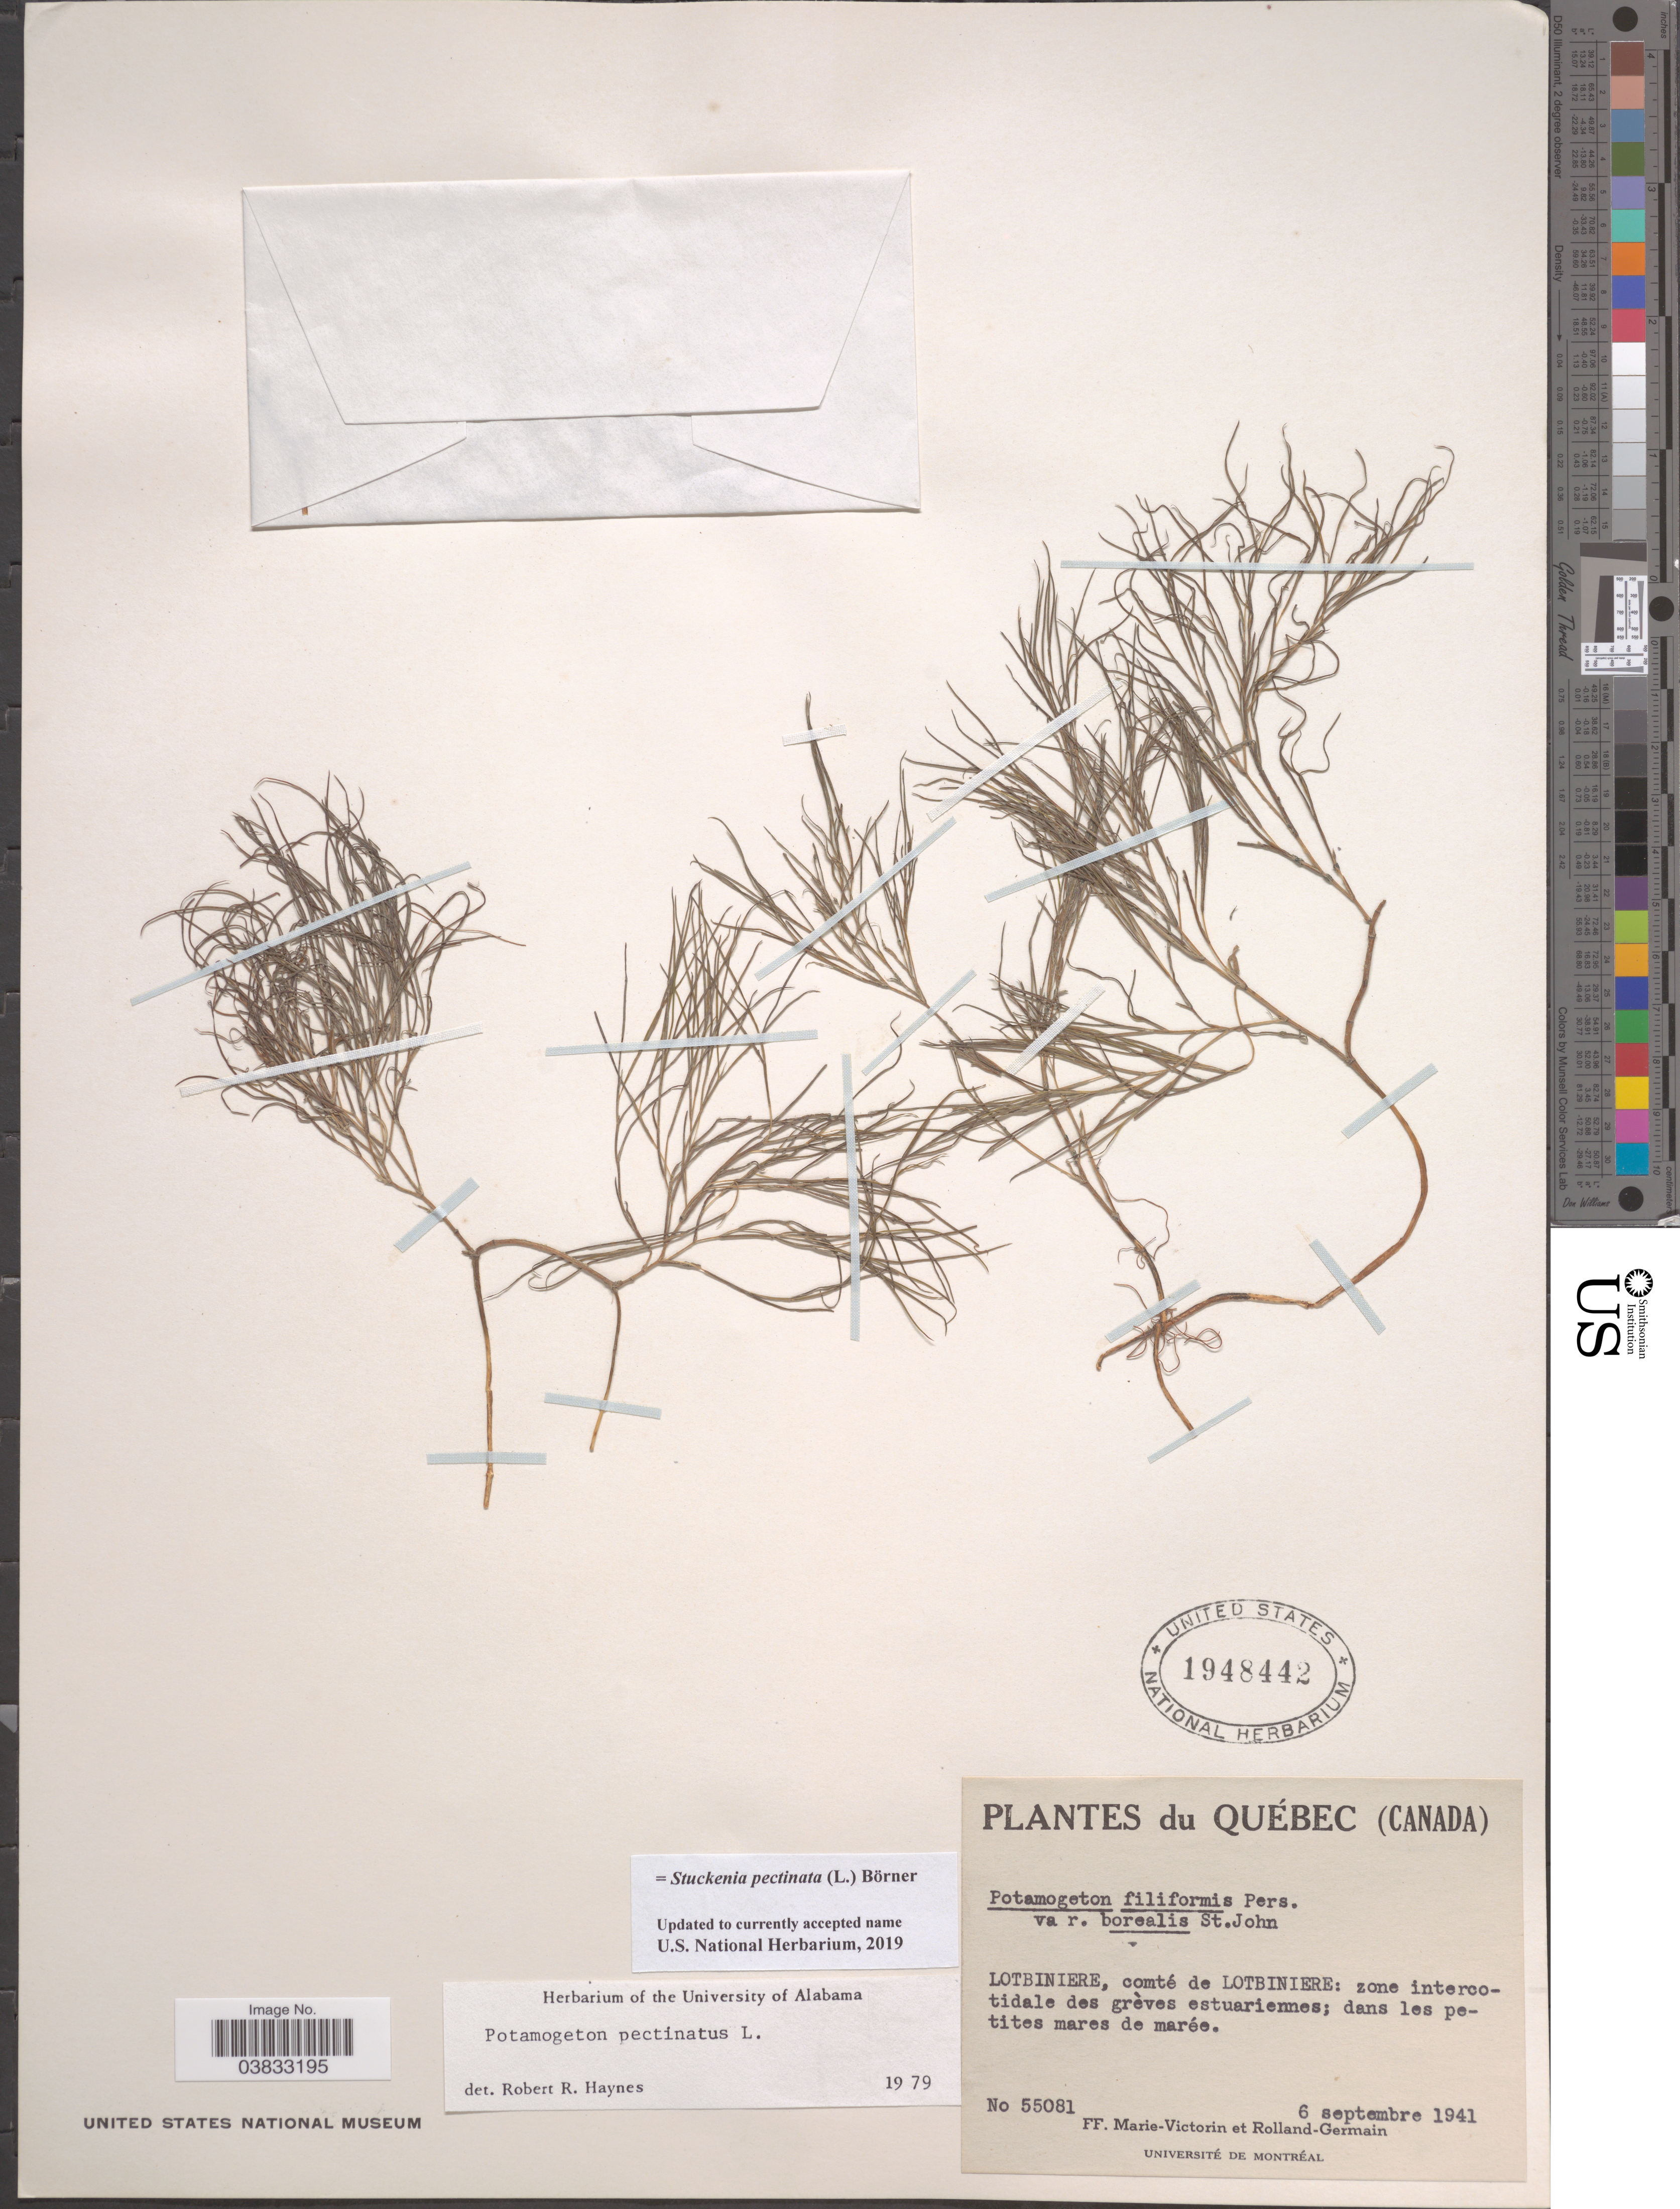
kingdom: Plantae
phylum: Tracheophyta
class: Liliopsida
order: Alismatales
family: Potamogetonaceae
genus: Stuckenia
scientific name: Stuckenia pectinata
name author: (L.) Börner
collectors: F. Marie-Victorin & Rolland-Germain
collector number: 55081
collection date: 1941-09-06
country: Canada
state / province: Quebec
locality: Lotbiniere, comté de Lotbiniere.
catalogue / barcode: US 1948442